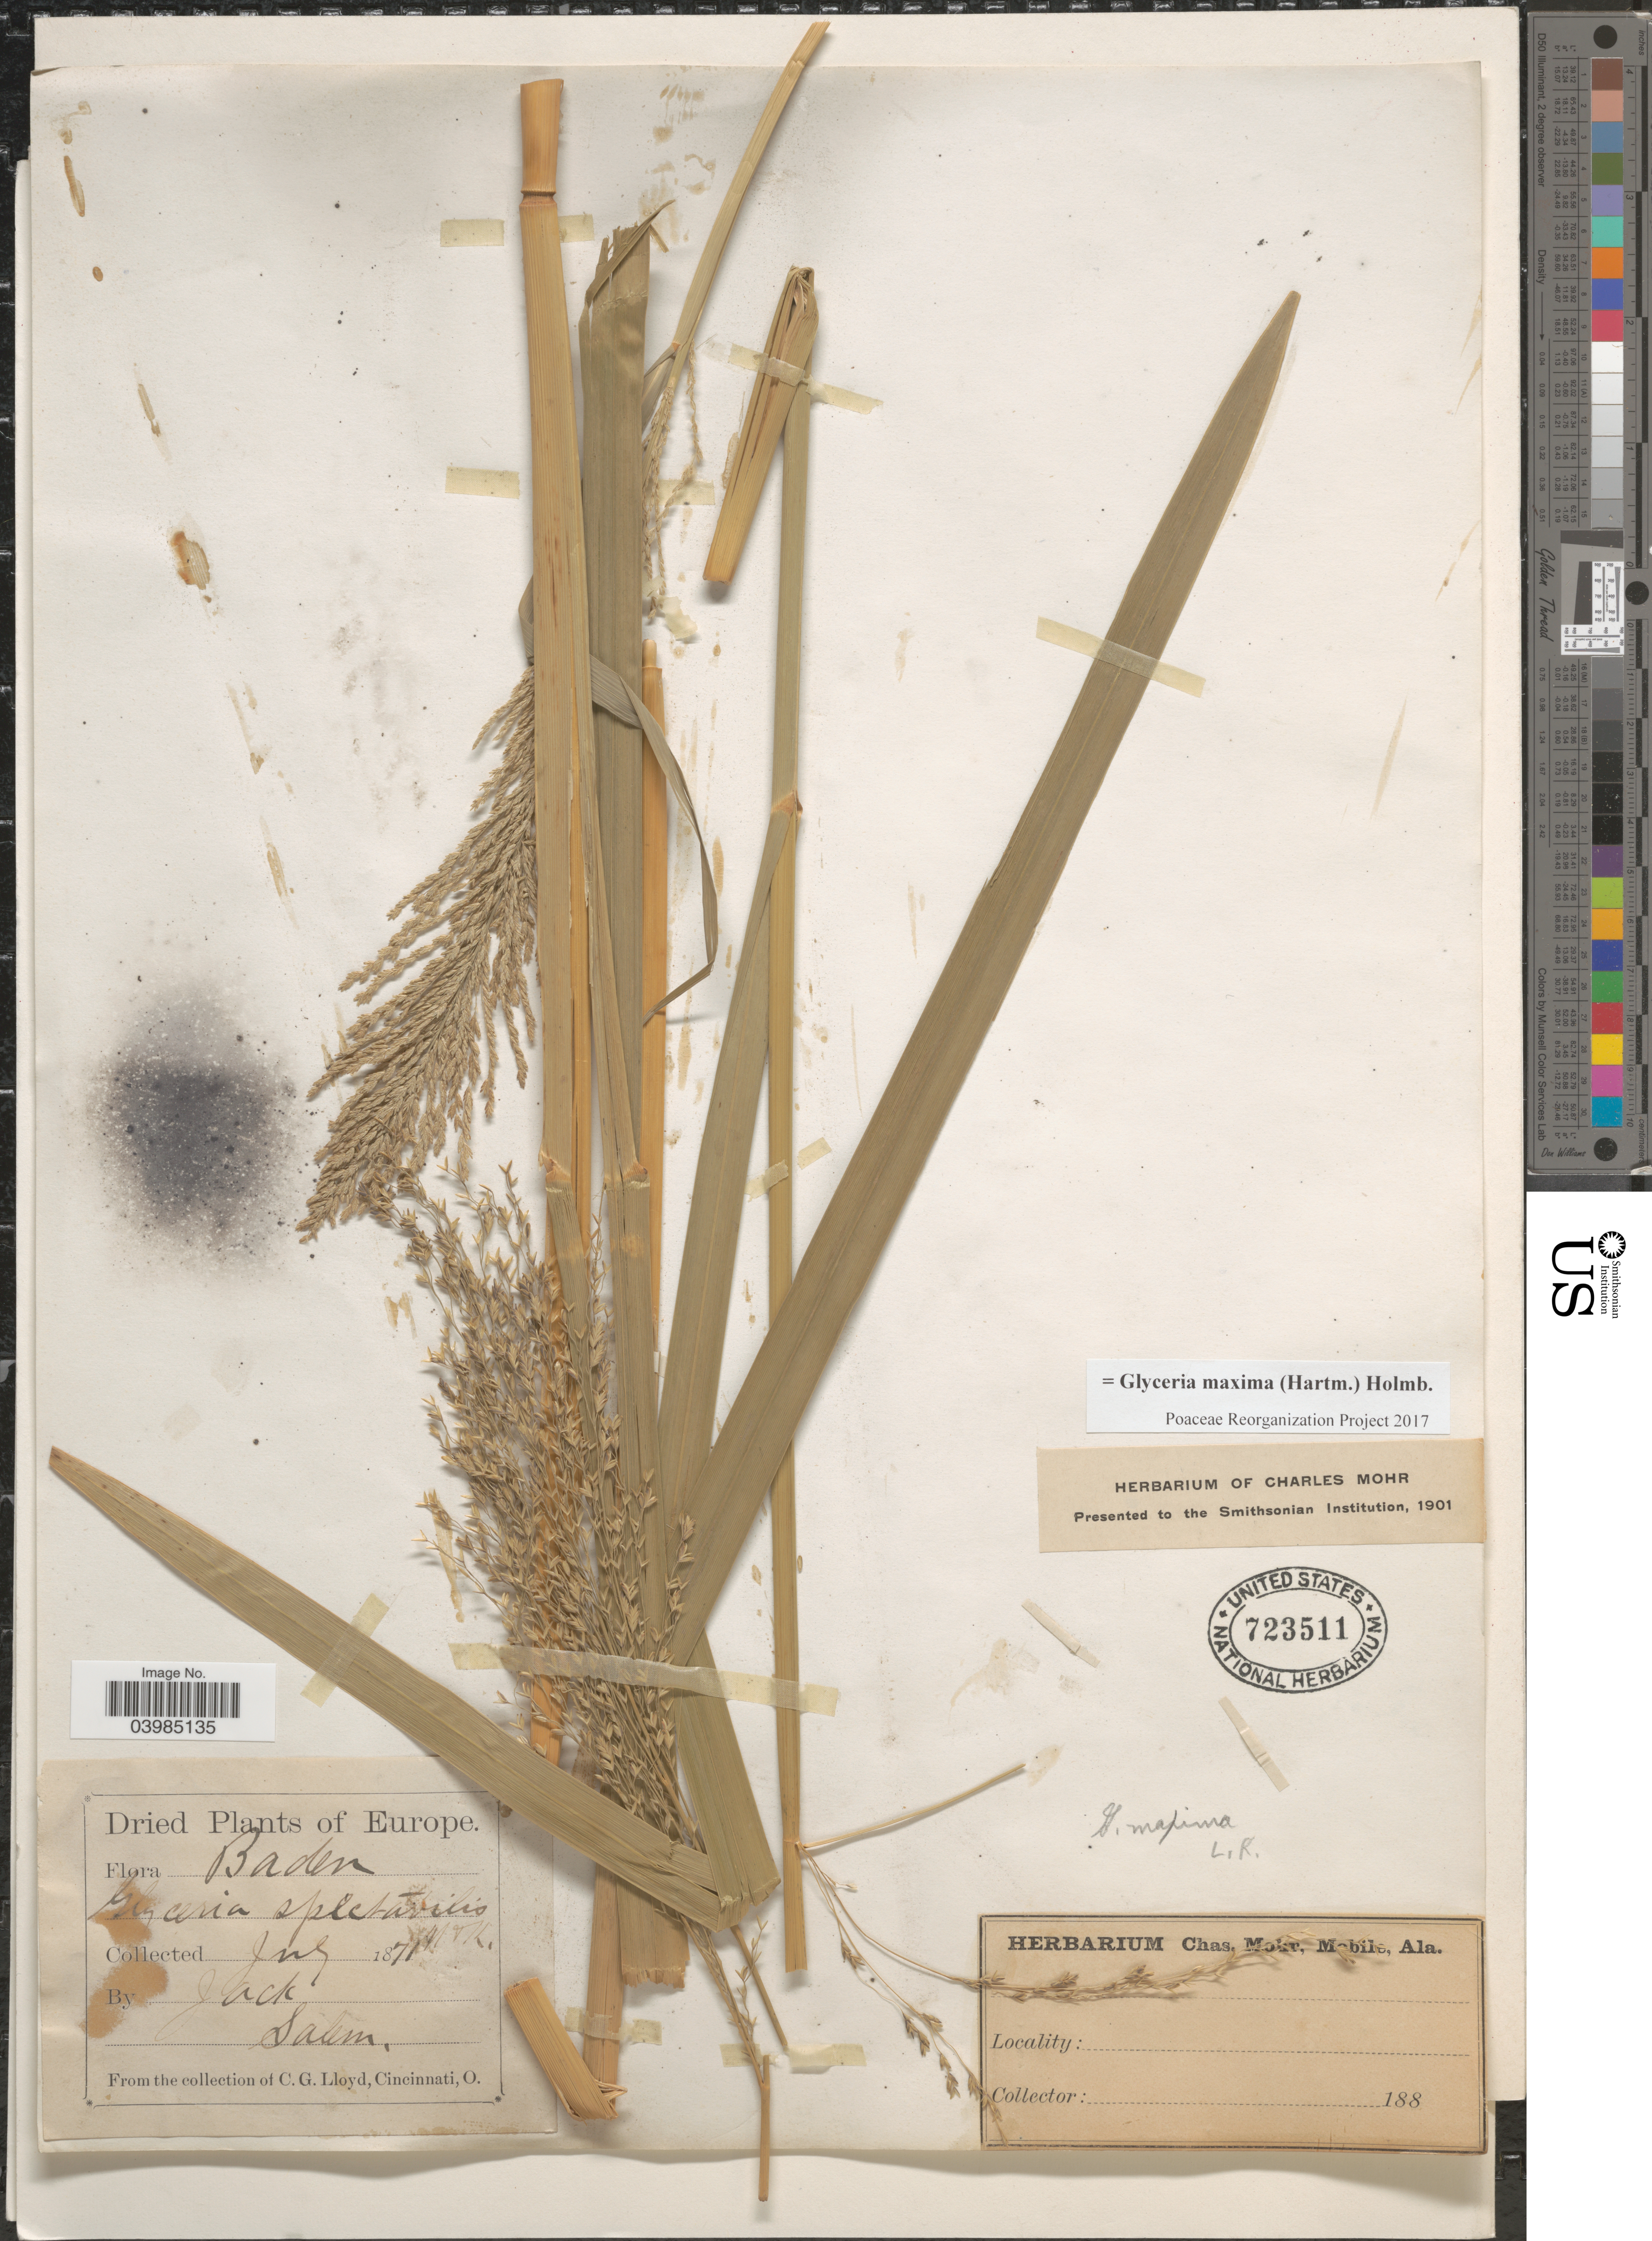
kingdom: Plantae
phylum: Tracheophyta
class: Liliopsida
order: Poales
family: Poaceae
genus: Glyceria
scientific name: Glyceria maxima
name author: (Hartm.) Holmb.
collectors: Jack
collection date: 1871-07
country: Germany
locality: Europe. Baden. Salem.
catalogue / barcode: US 723511